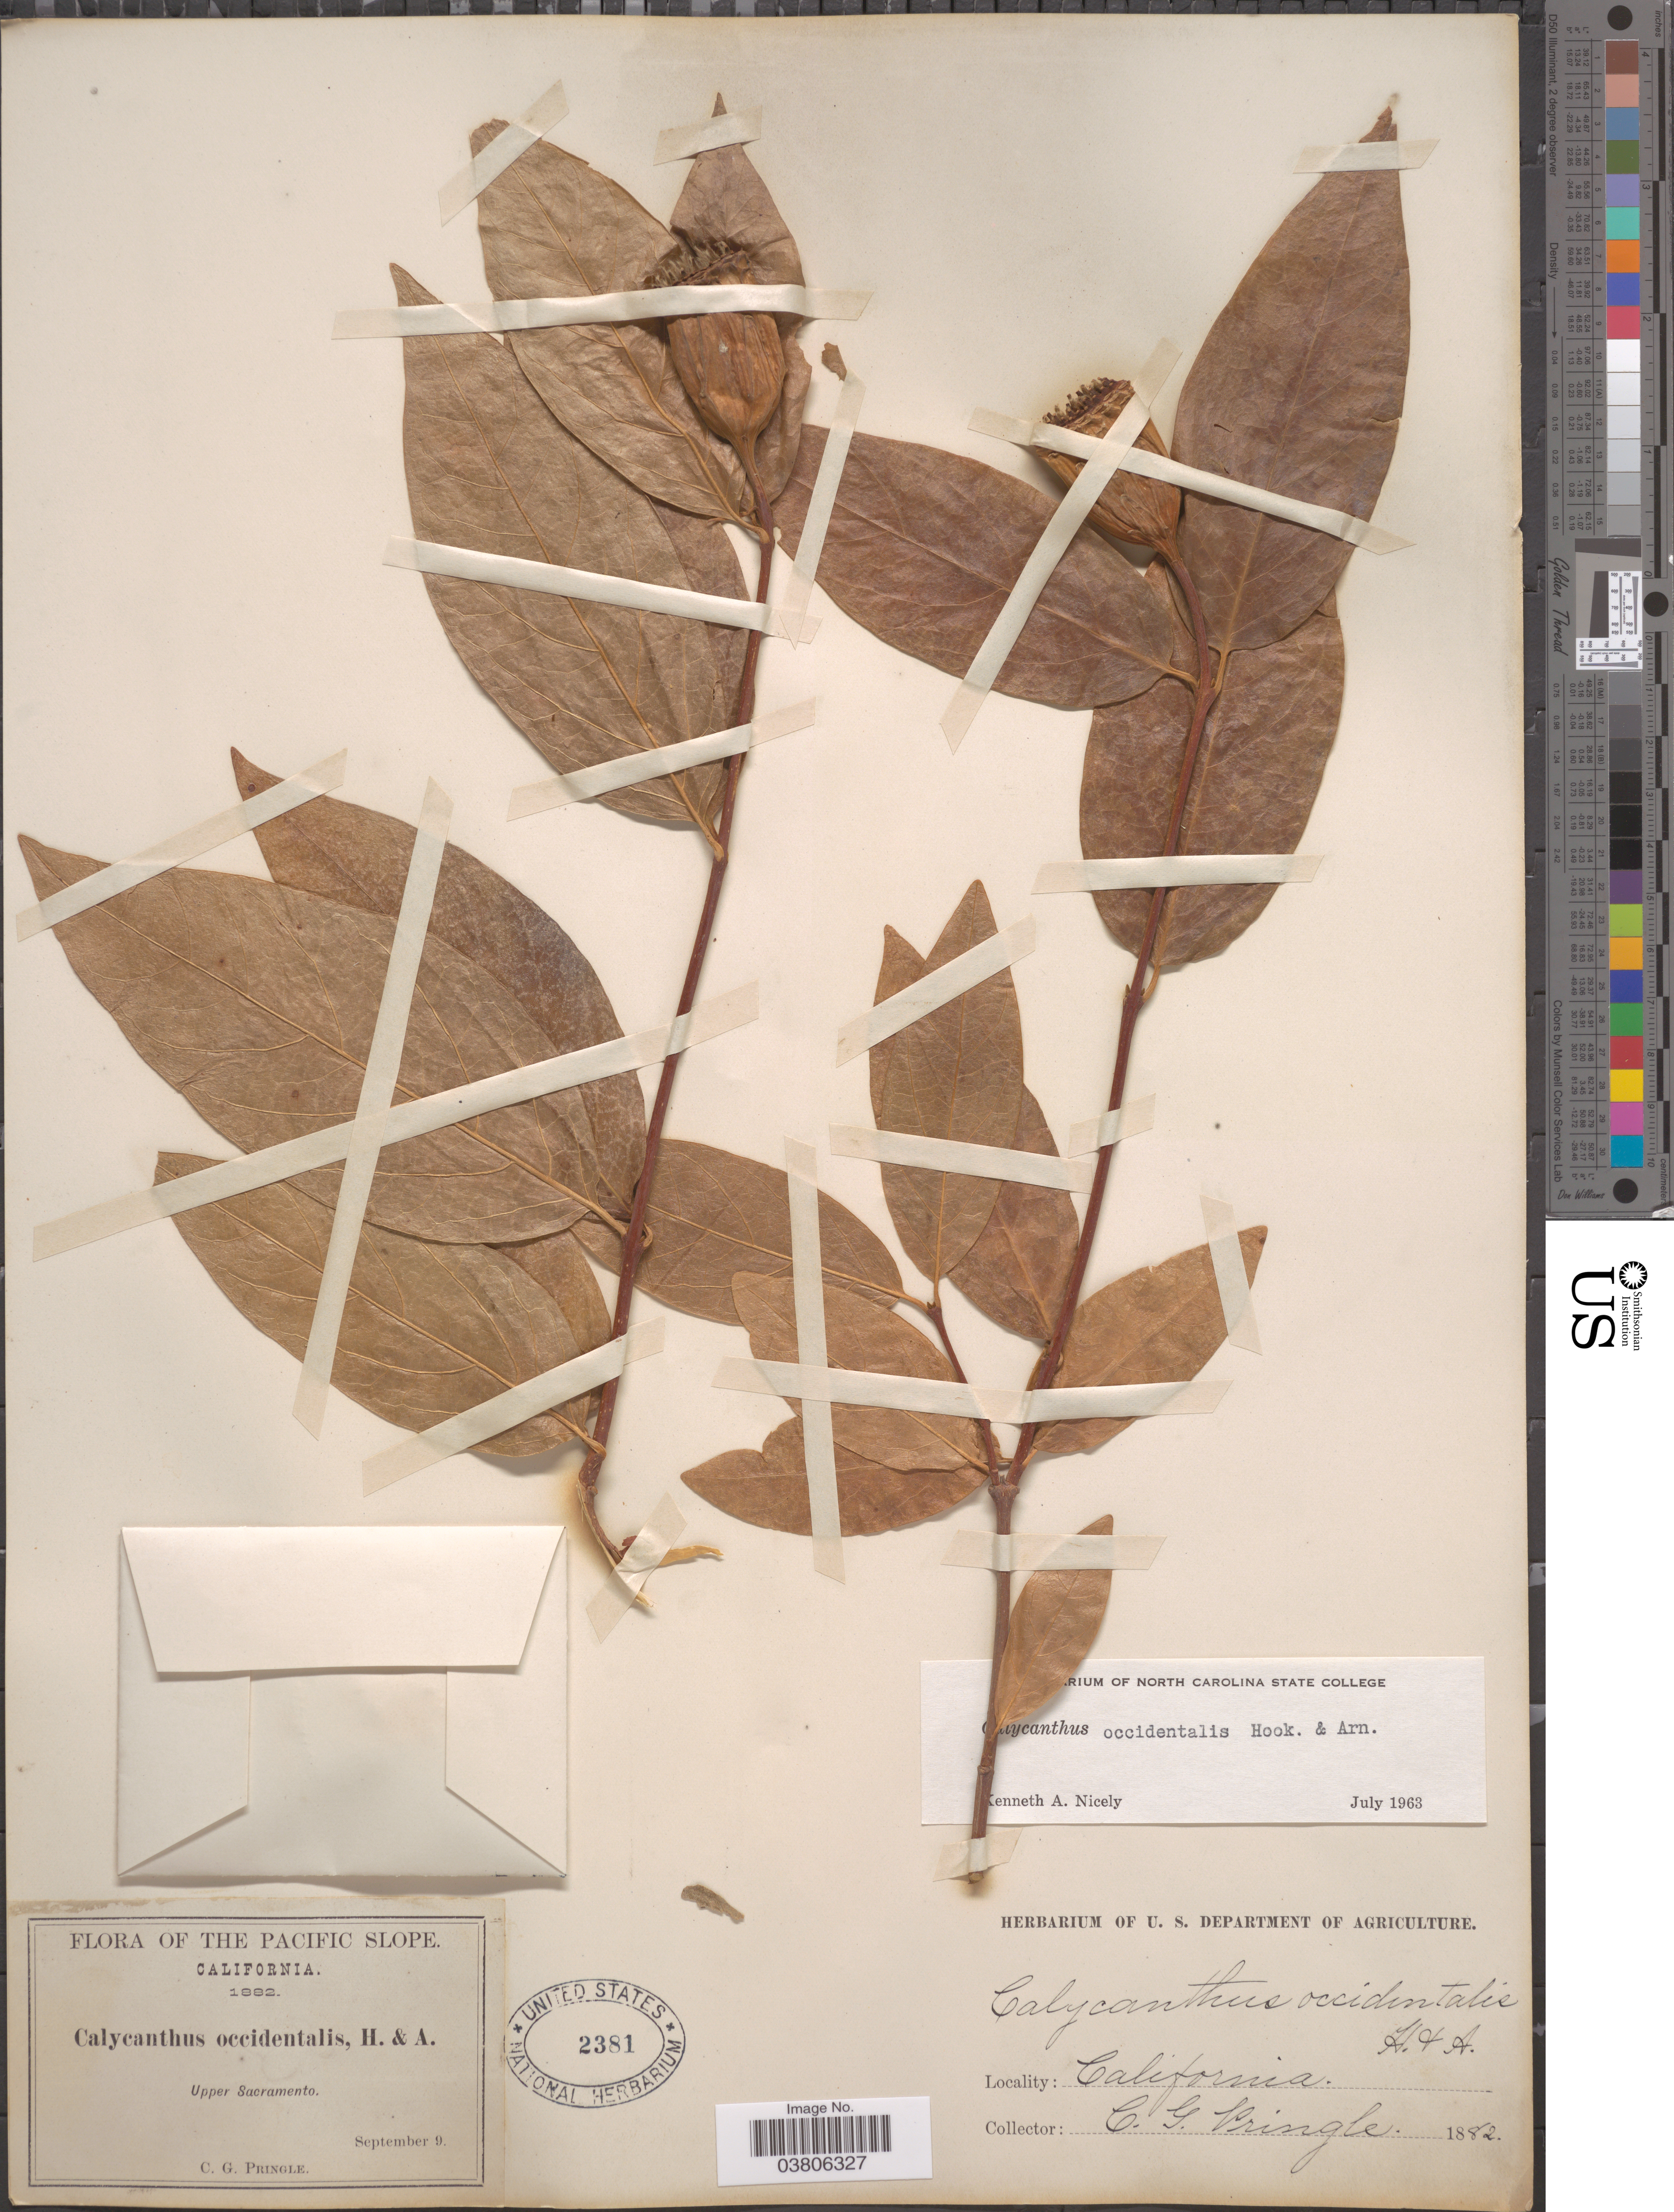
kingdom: Plantae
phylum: Tracheophyta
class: Magnoliopsida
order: Laurales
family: Calycanthaceae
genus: Calycanthus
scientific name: Calycanthus occidentalis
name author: Hook. & Arn.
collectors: C. G. Pringle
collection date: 1882-09-09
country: United States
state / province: California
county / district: Sacramento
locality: The Pacific Slope. Upper Sacramento.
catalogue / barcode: US 2381